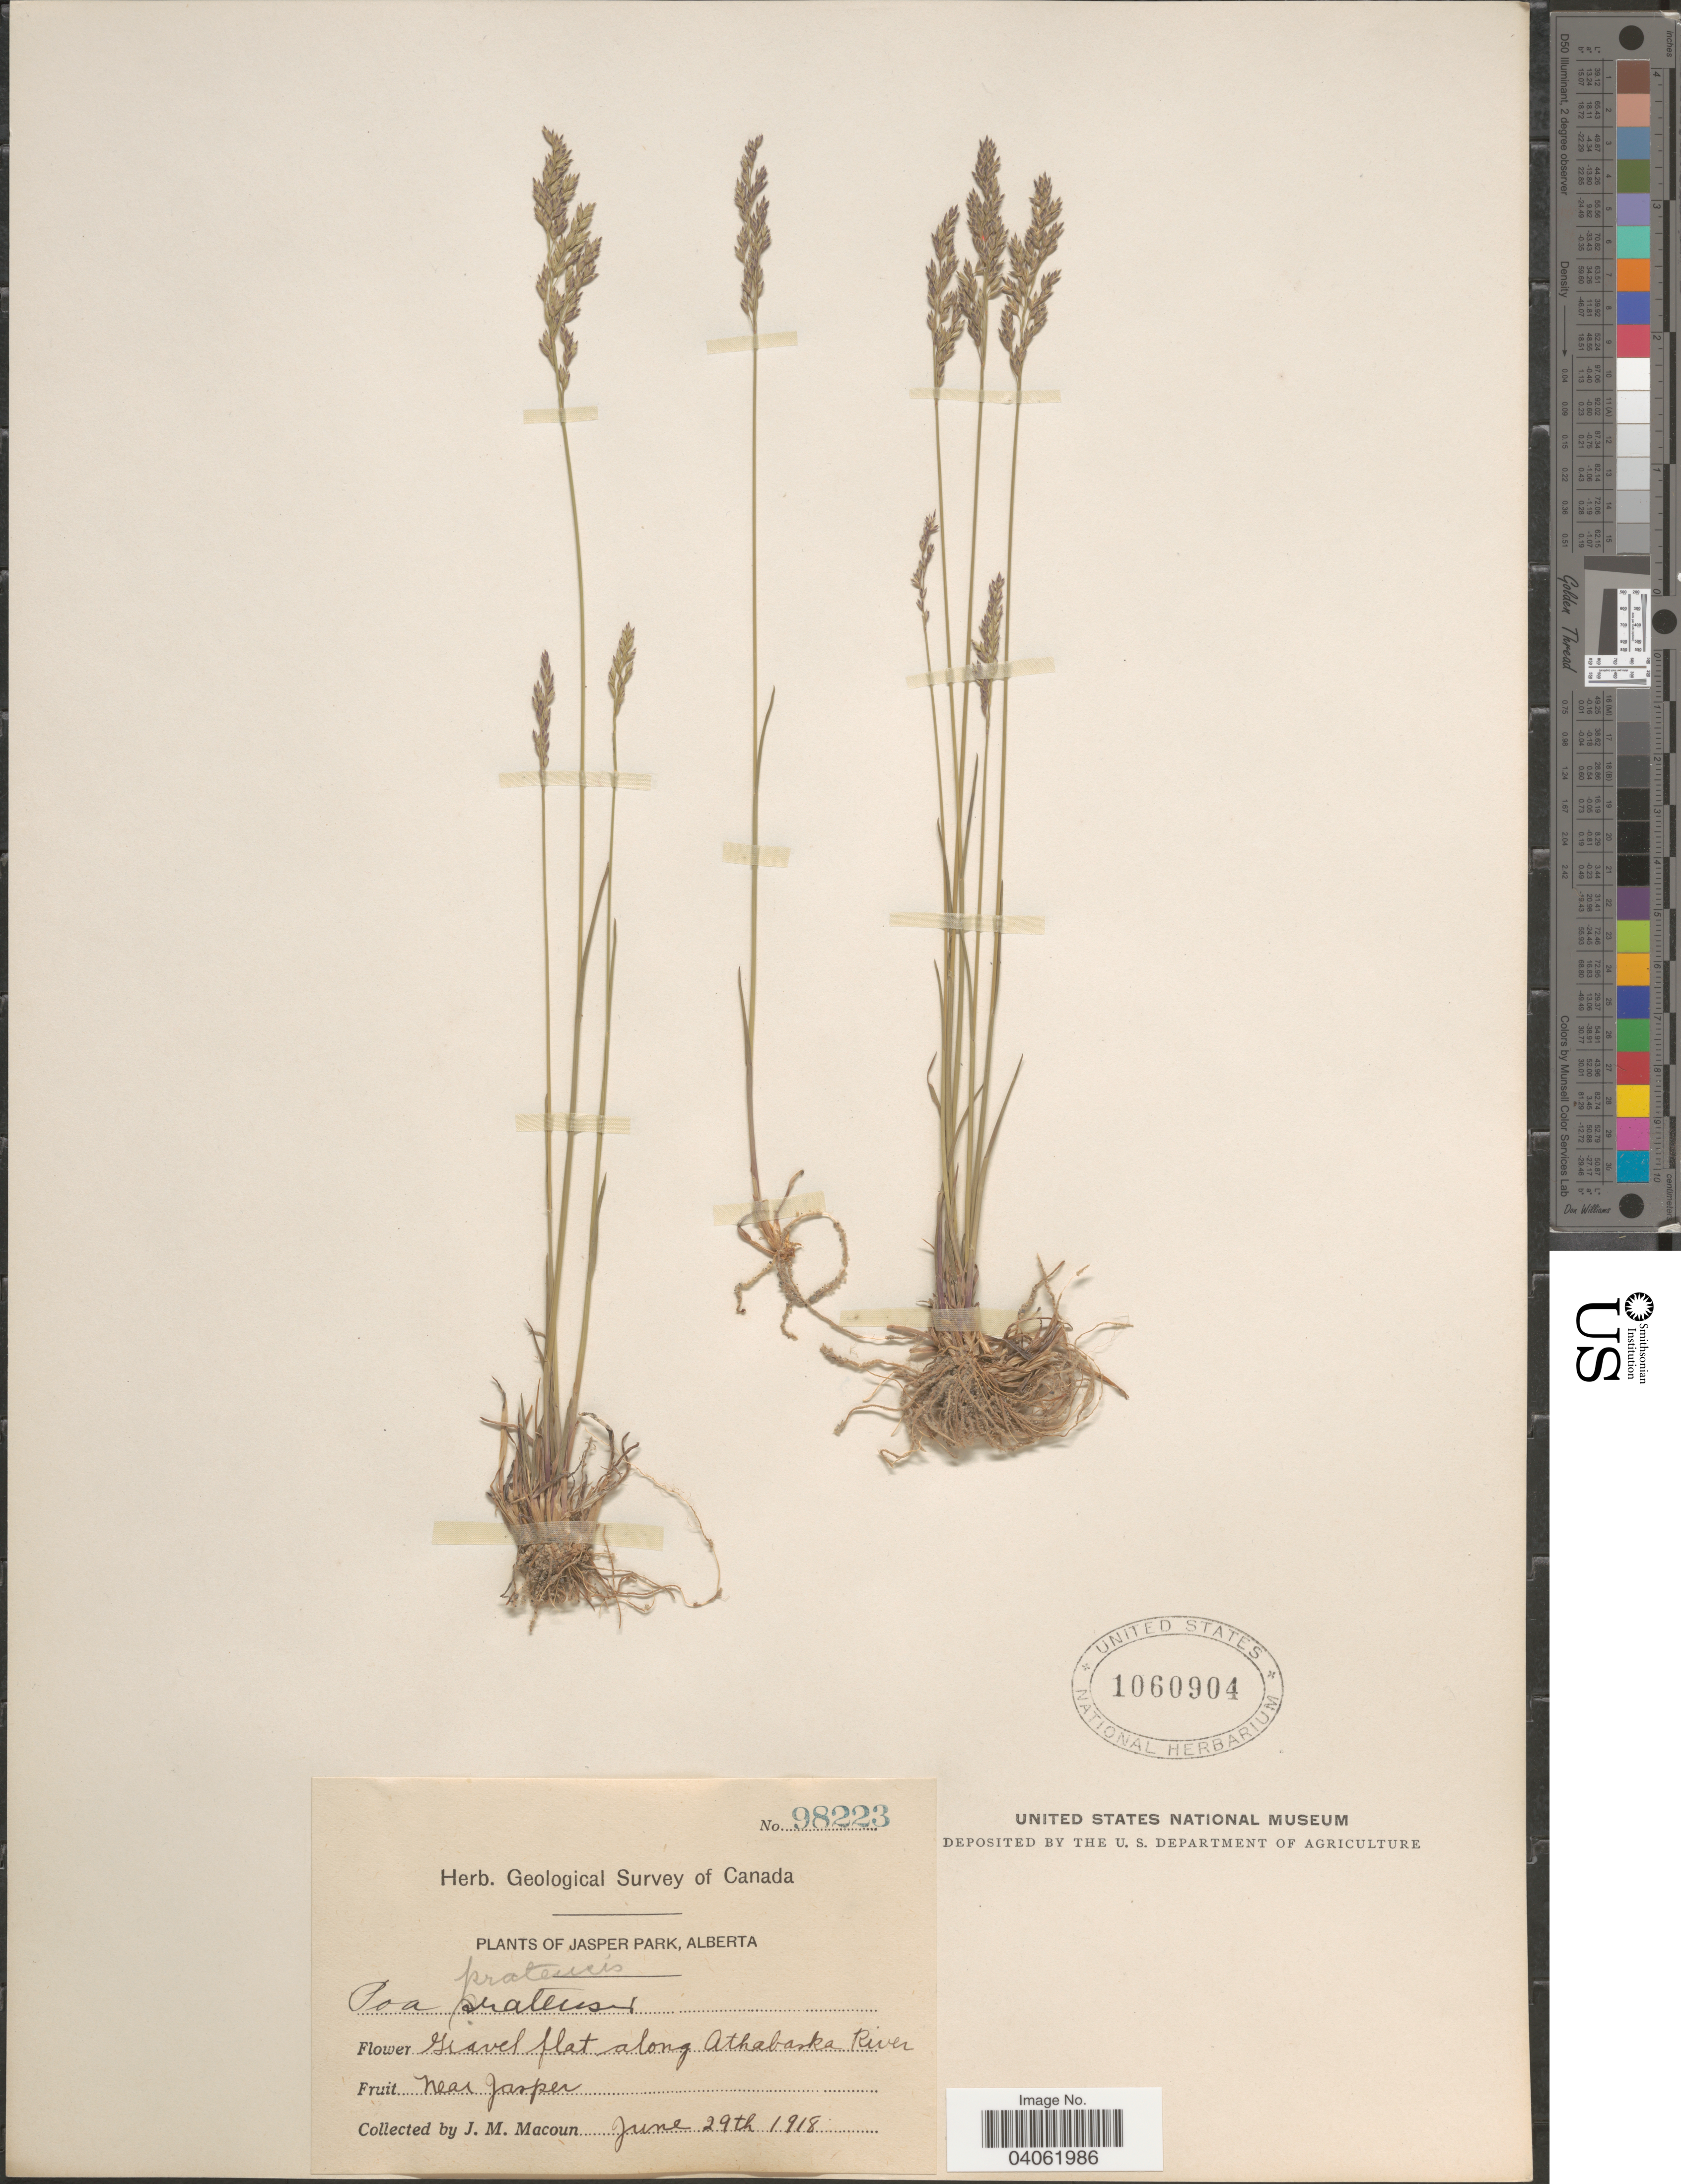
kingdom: Plantae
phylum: Tracheophyta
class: Liliopsida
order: Poales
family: Poaceae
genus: Poa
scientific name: Poa pratensis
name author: L.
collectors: J. M. Macoun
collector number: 98223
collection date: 1918-06-29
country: Canada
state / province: Alberta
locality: Jasper Park. Gravel flat along Athabaska River. Near Jasper.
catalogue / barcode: US 1060904